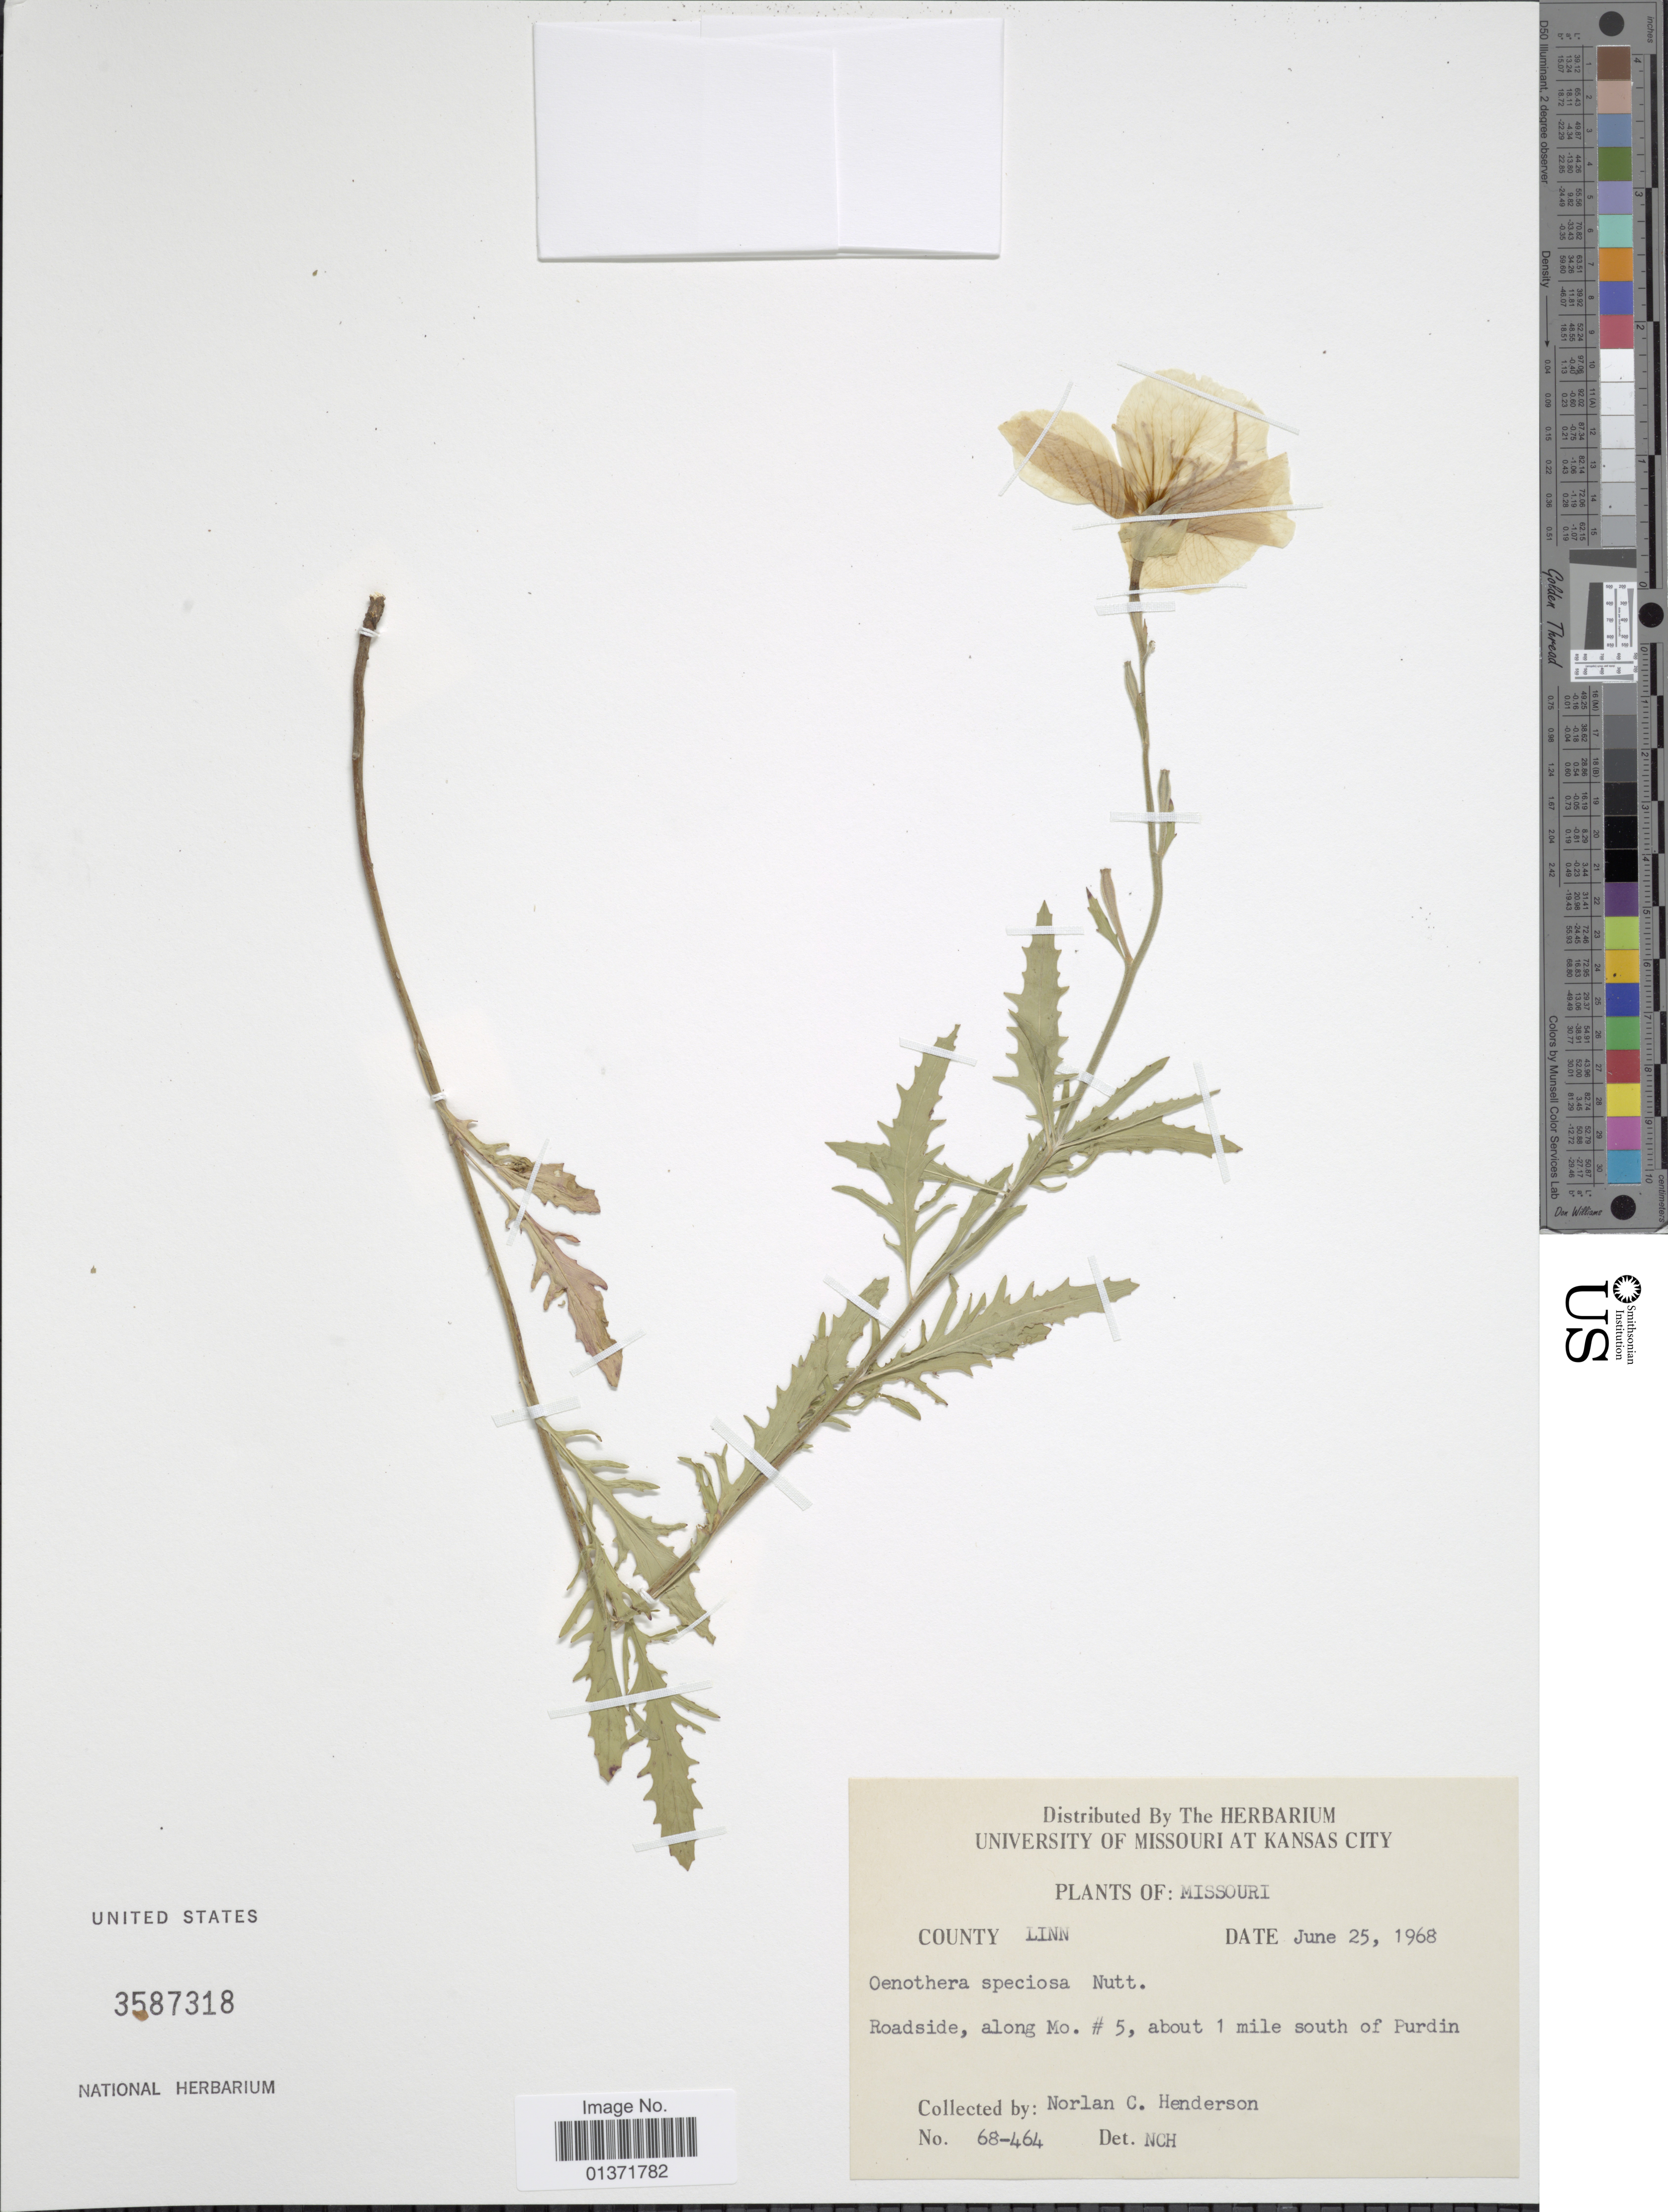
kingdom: Plantae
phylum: Tracheophyta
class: Magnoliopsida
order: Myrtales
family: Onagraceae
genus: Oenothera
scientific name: Oenothera speciosa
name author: Nutt.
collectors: N. C. Henderson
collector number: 68-464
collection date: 1968-06-25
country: United States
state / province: Missouri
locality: County Linn, roadside, along Mo. #5, about 1 miles south of Purdin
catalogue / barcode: US 3587318